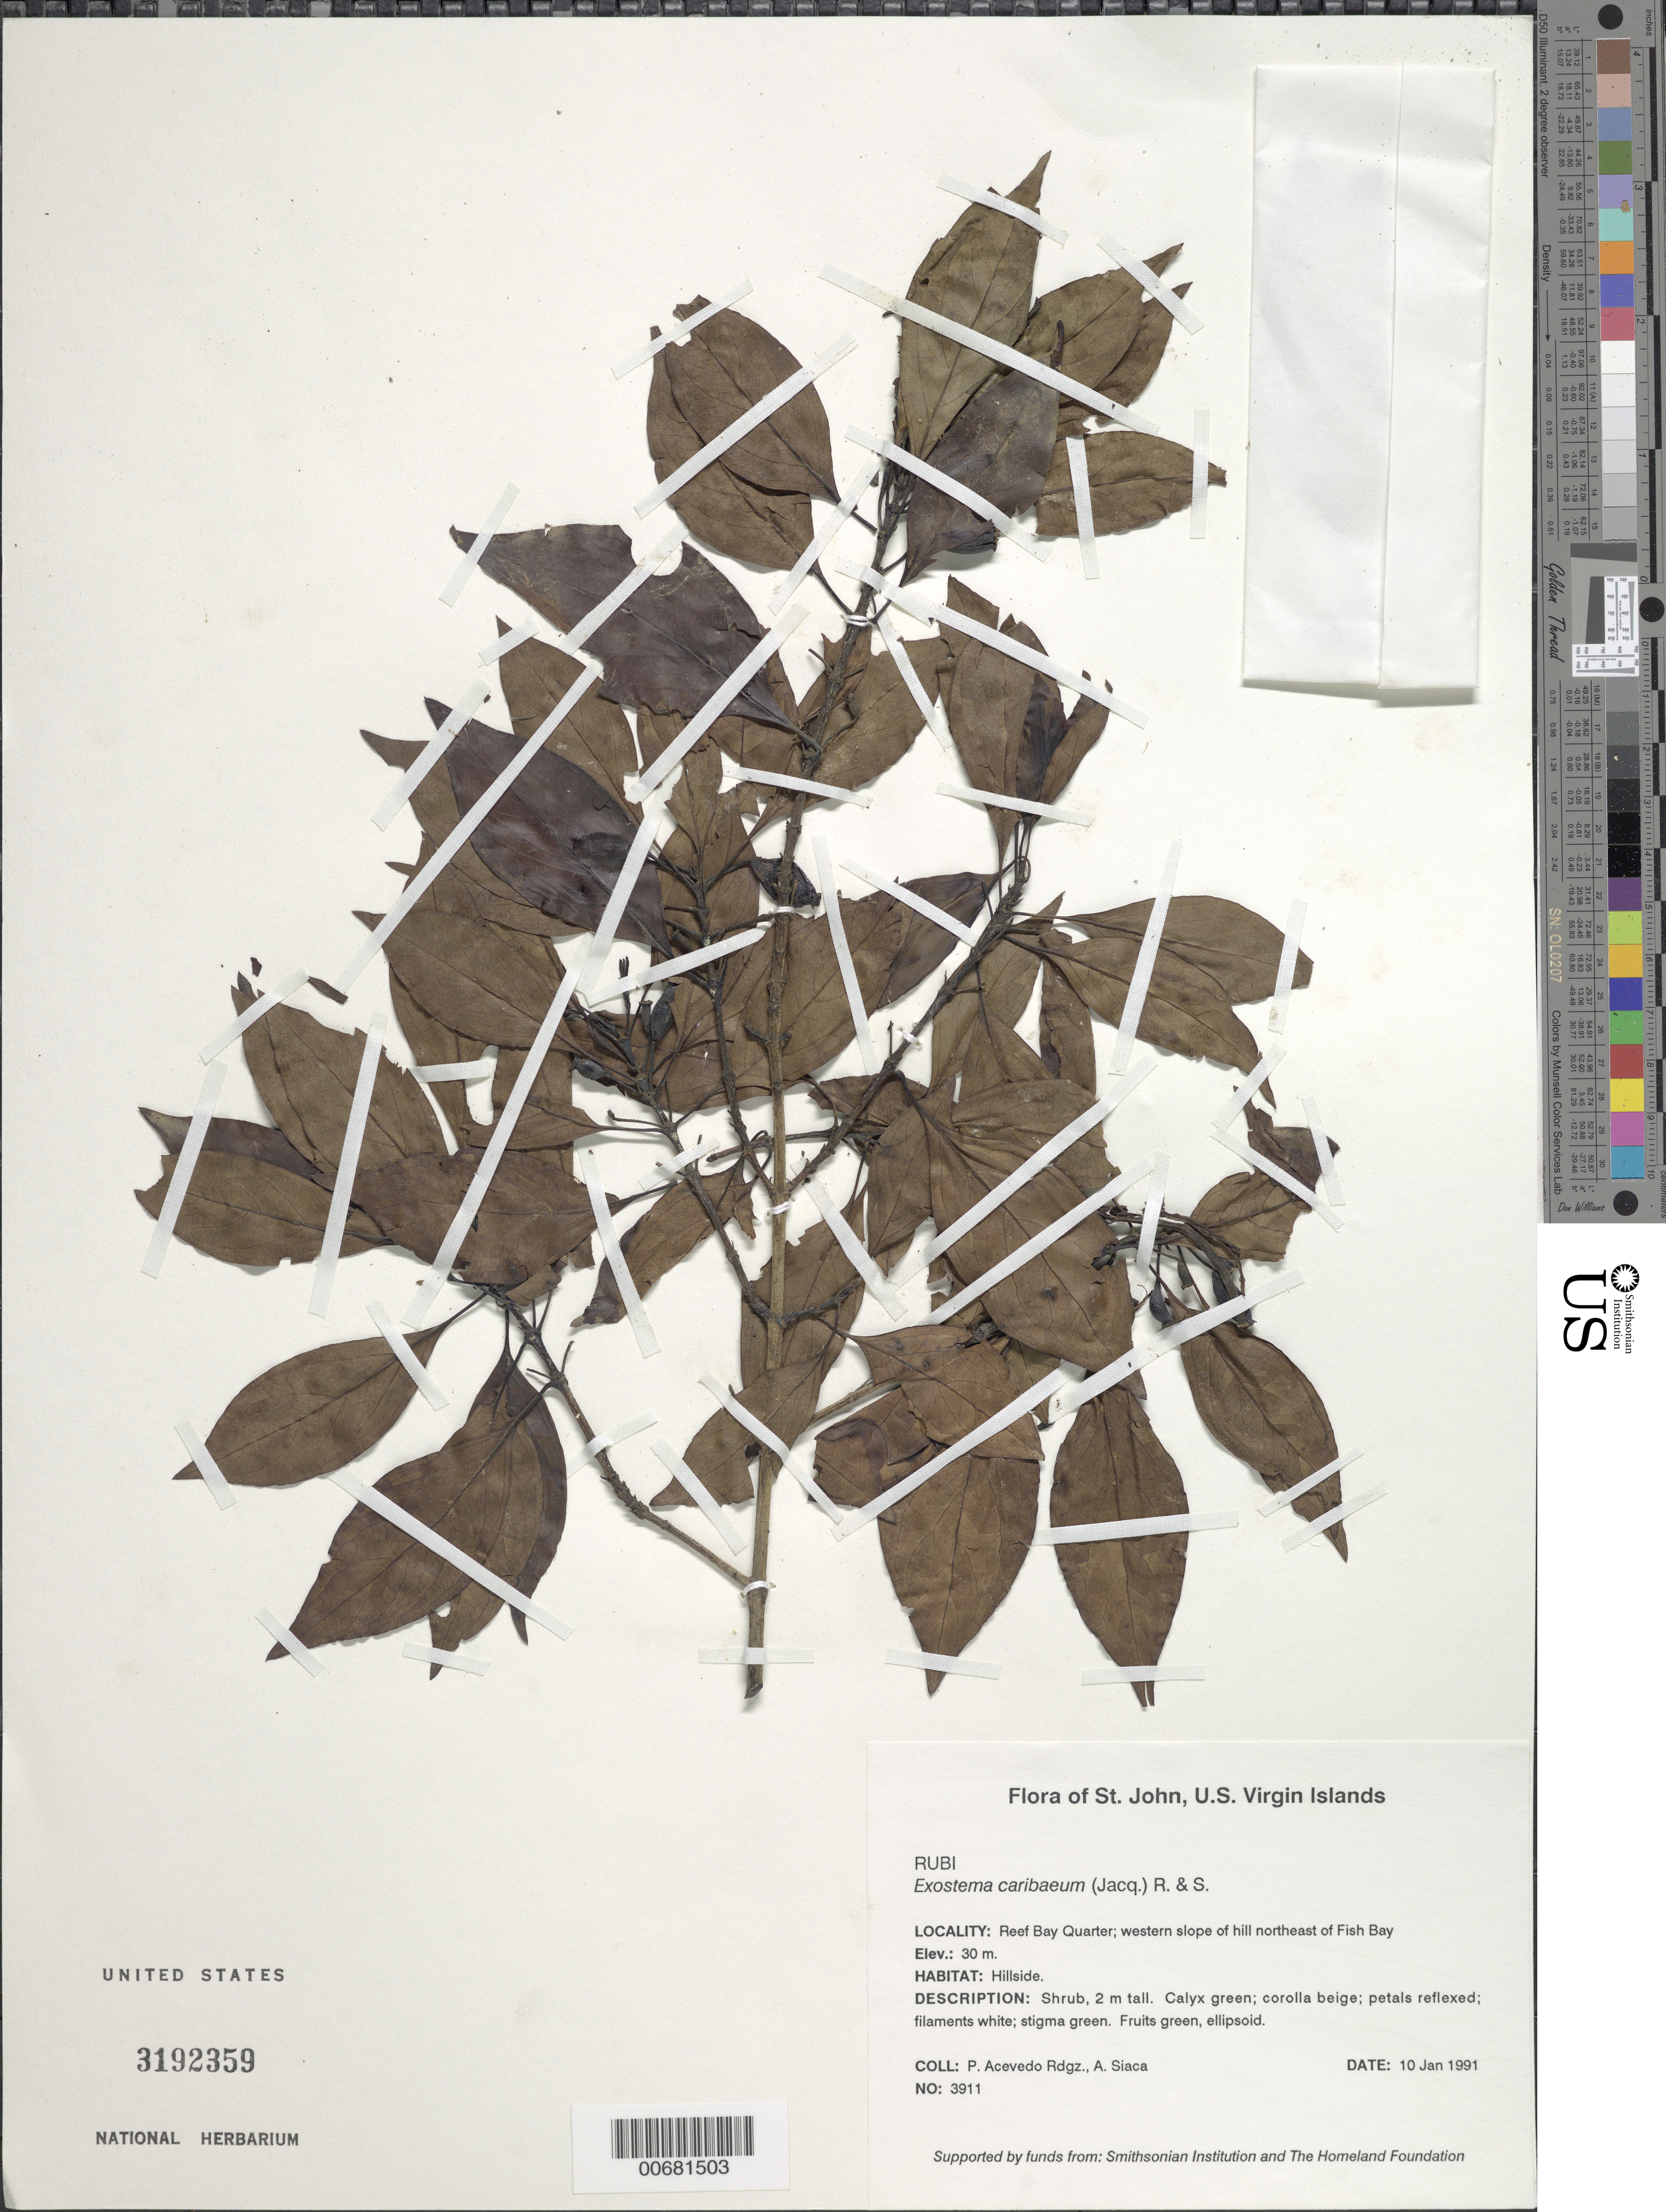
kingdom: Plantae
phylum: Tracheophyta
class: Magnoliopsida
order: Gentianales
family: Rubiaceae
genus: Exostema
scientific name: Exostema caribaeum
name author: (Jacq.) Roem. & Schult.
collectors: P. Acevedo-Rodr. & A. Siaca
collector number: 3911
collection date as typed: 10 Jan 1991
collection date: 1991-01-10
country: U.S. Virgin Islands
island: St. John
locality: Reef Bay Quarter; western slope of hill northeast of Fish Bay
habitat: Hillside.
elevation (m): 30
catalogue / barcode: US 3192359